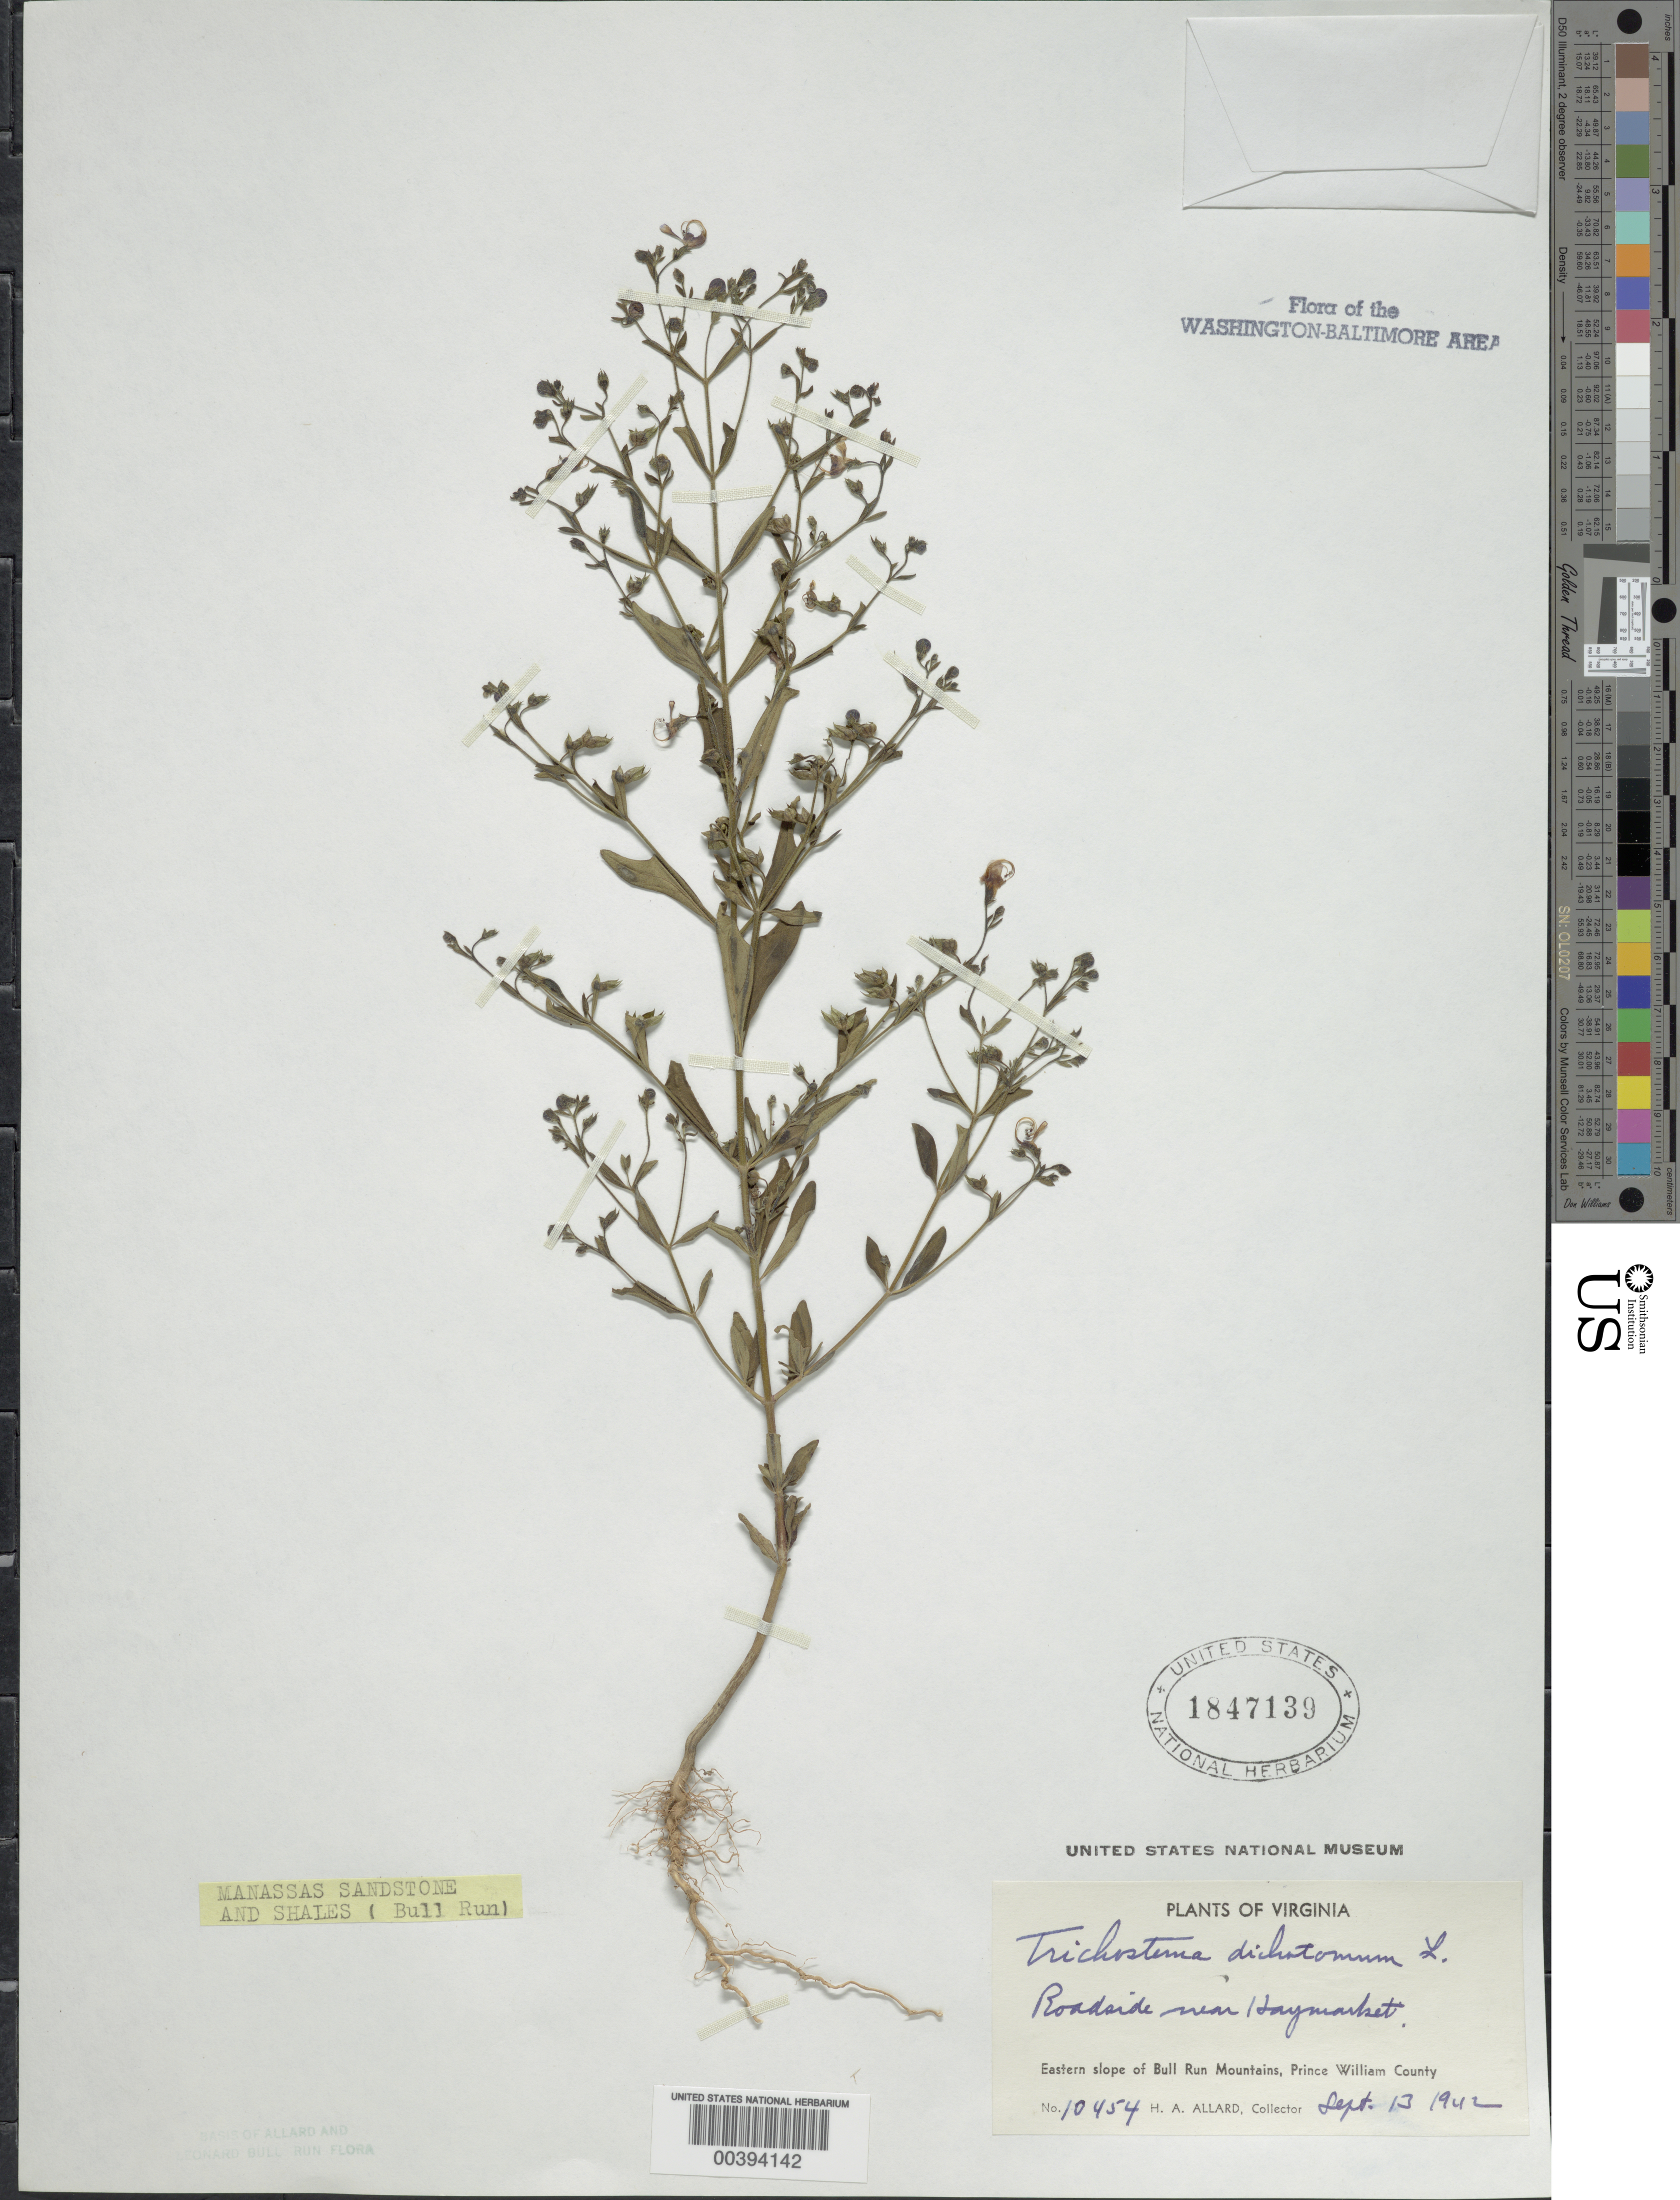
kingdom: Plantae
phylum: Tracheophyta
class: Magnoliopsida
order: Lamiales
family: Lamiaceae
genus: Trichostema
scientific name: Trichostema dichotomum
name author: L.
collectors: H. A. Allard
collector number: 10454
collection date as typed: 13 Sep 1942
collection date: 1942-09-13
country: United States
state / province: Virginia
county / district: Prince William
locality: Near Haymarket eastern slope of Bull Run Mts.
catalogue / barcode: US 1847139